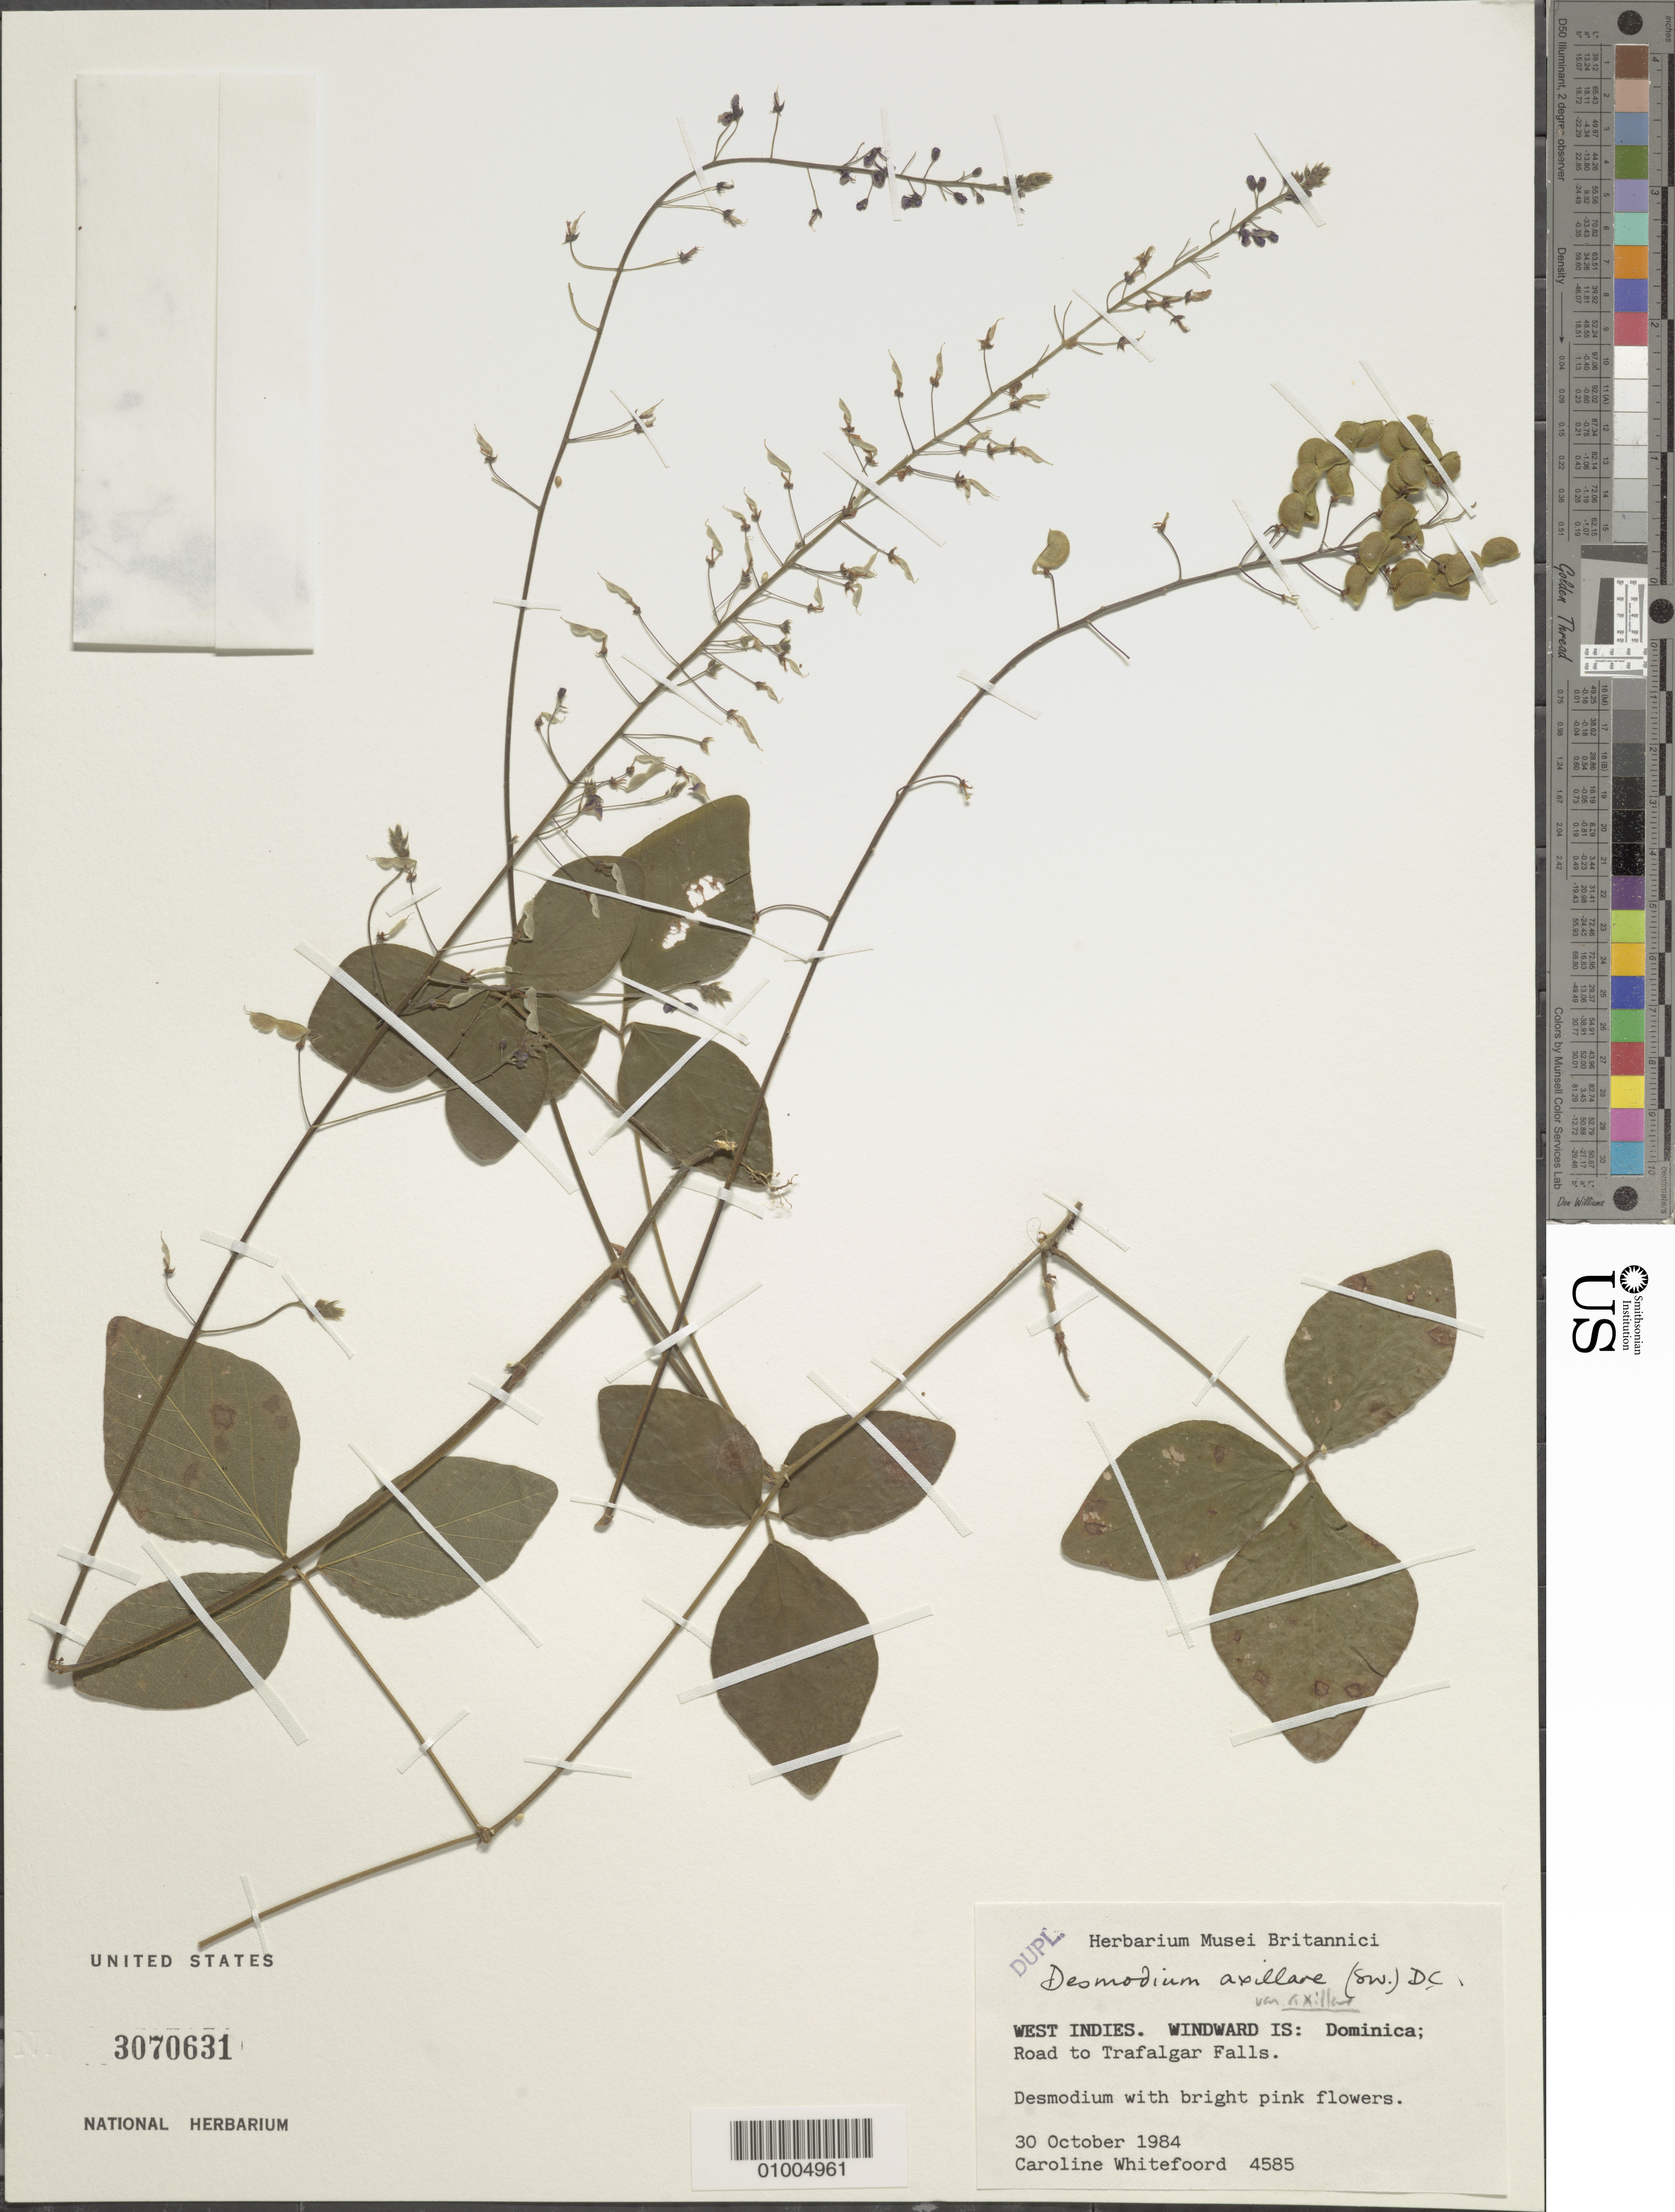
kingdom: Plantae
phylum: Tracheophyta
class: Magnoliopsida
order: Fabales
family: Fabaceae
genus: Desmodium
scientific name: Desmodium axillare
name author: (Sw.) DC.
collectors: C. Whitefoord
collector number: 4585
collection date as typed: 30 Oct 1984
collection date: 1984-10-30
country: Dominica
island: Dominica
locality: Road to Trafalgar Falls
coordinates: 0 N, 0 E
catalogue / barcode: US 3070631